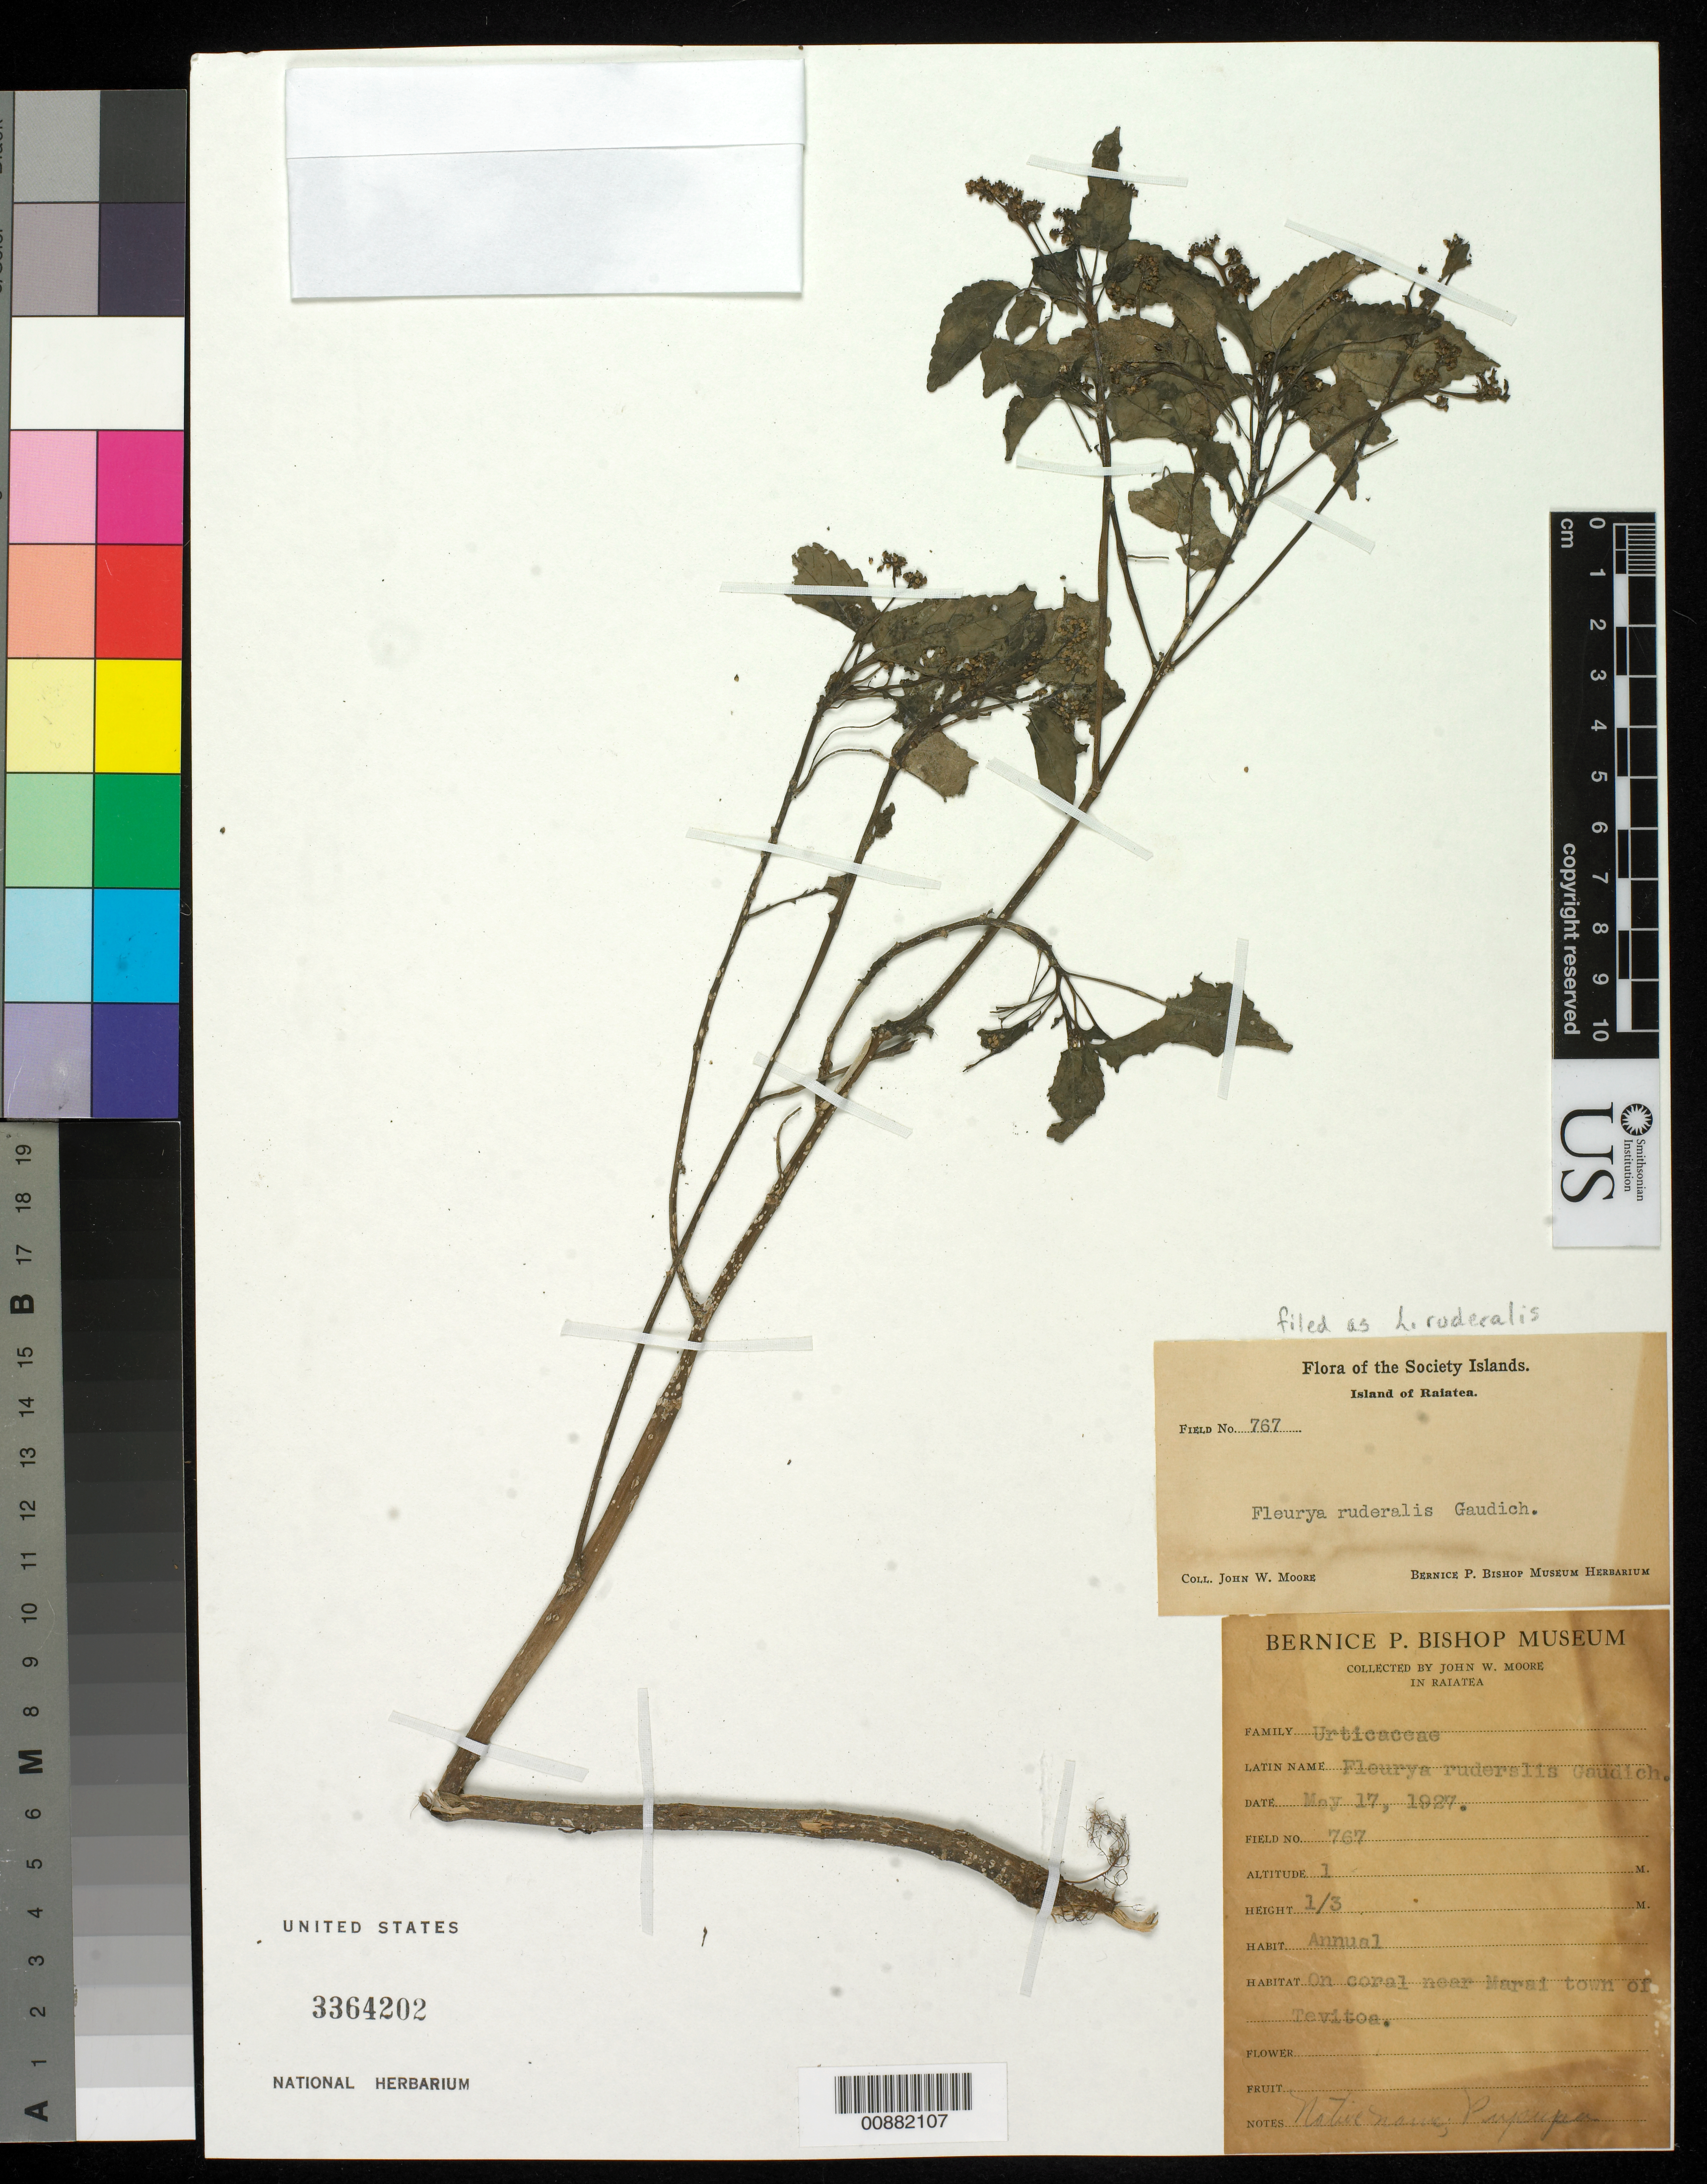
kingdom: Plantae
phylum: Tracheophyta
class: Magnoliopsida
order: Rosales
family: Urticaceae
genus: Laportea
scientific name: Laportea ruderalis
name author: (G. Forst.) Chew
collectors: J. Moore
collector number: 767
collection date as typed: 17 May 1927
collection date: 1927-05-17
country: French Polynesia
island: Raiatea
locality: Raiatea, near Marai town of Tevitoa.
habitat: on coral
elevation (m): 1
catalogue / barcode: US 3364202